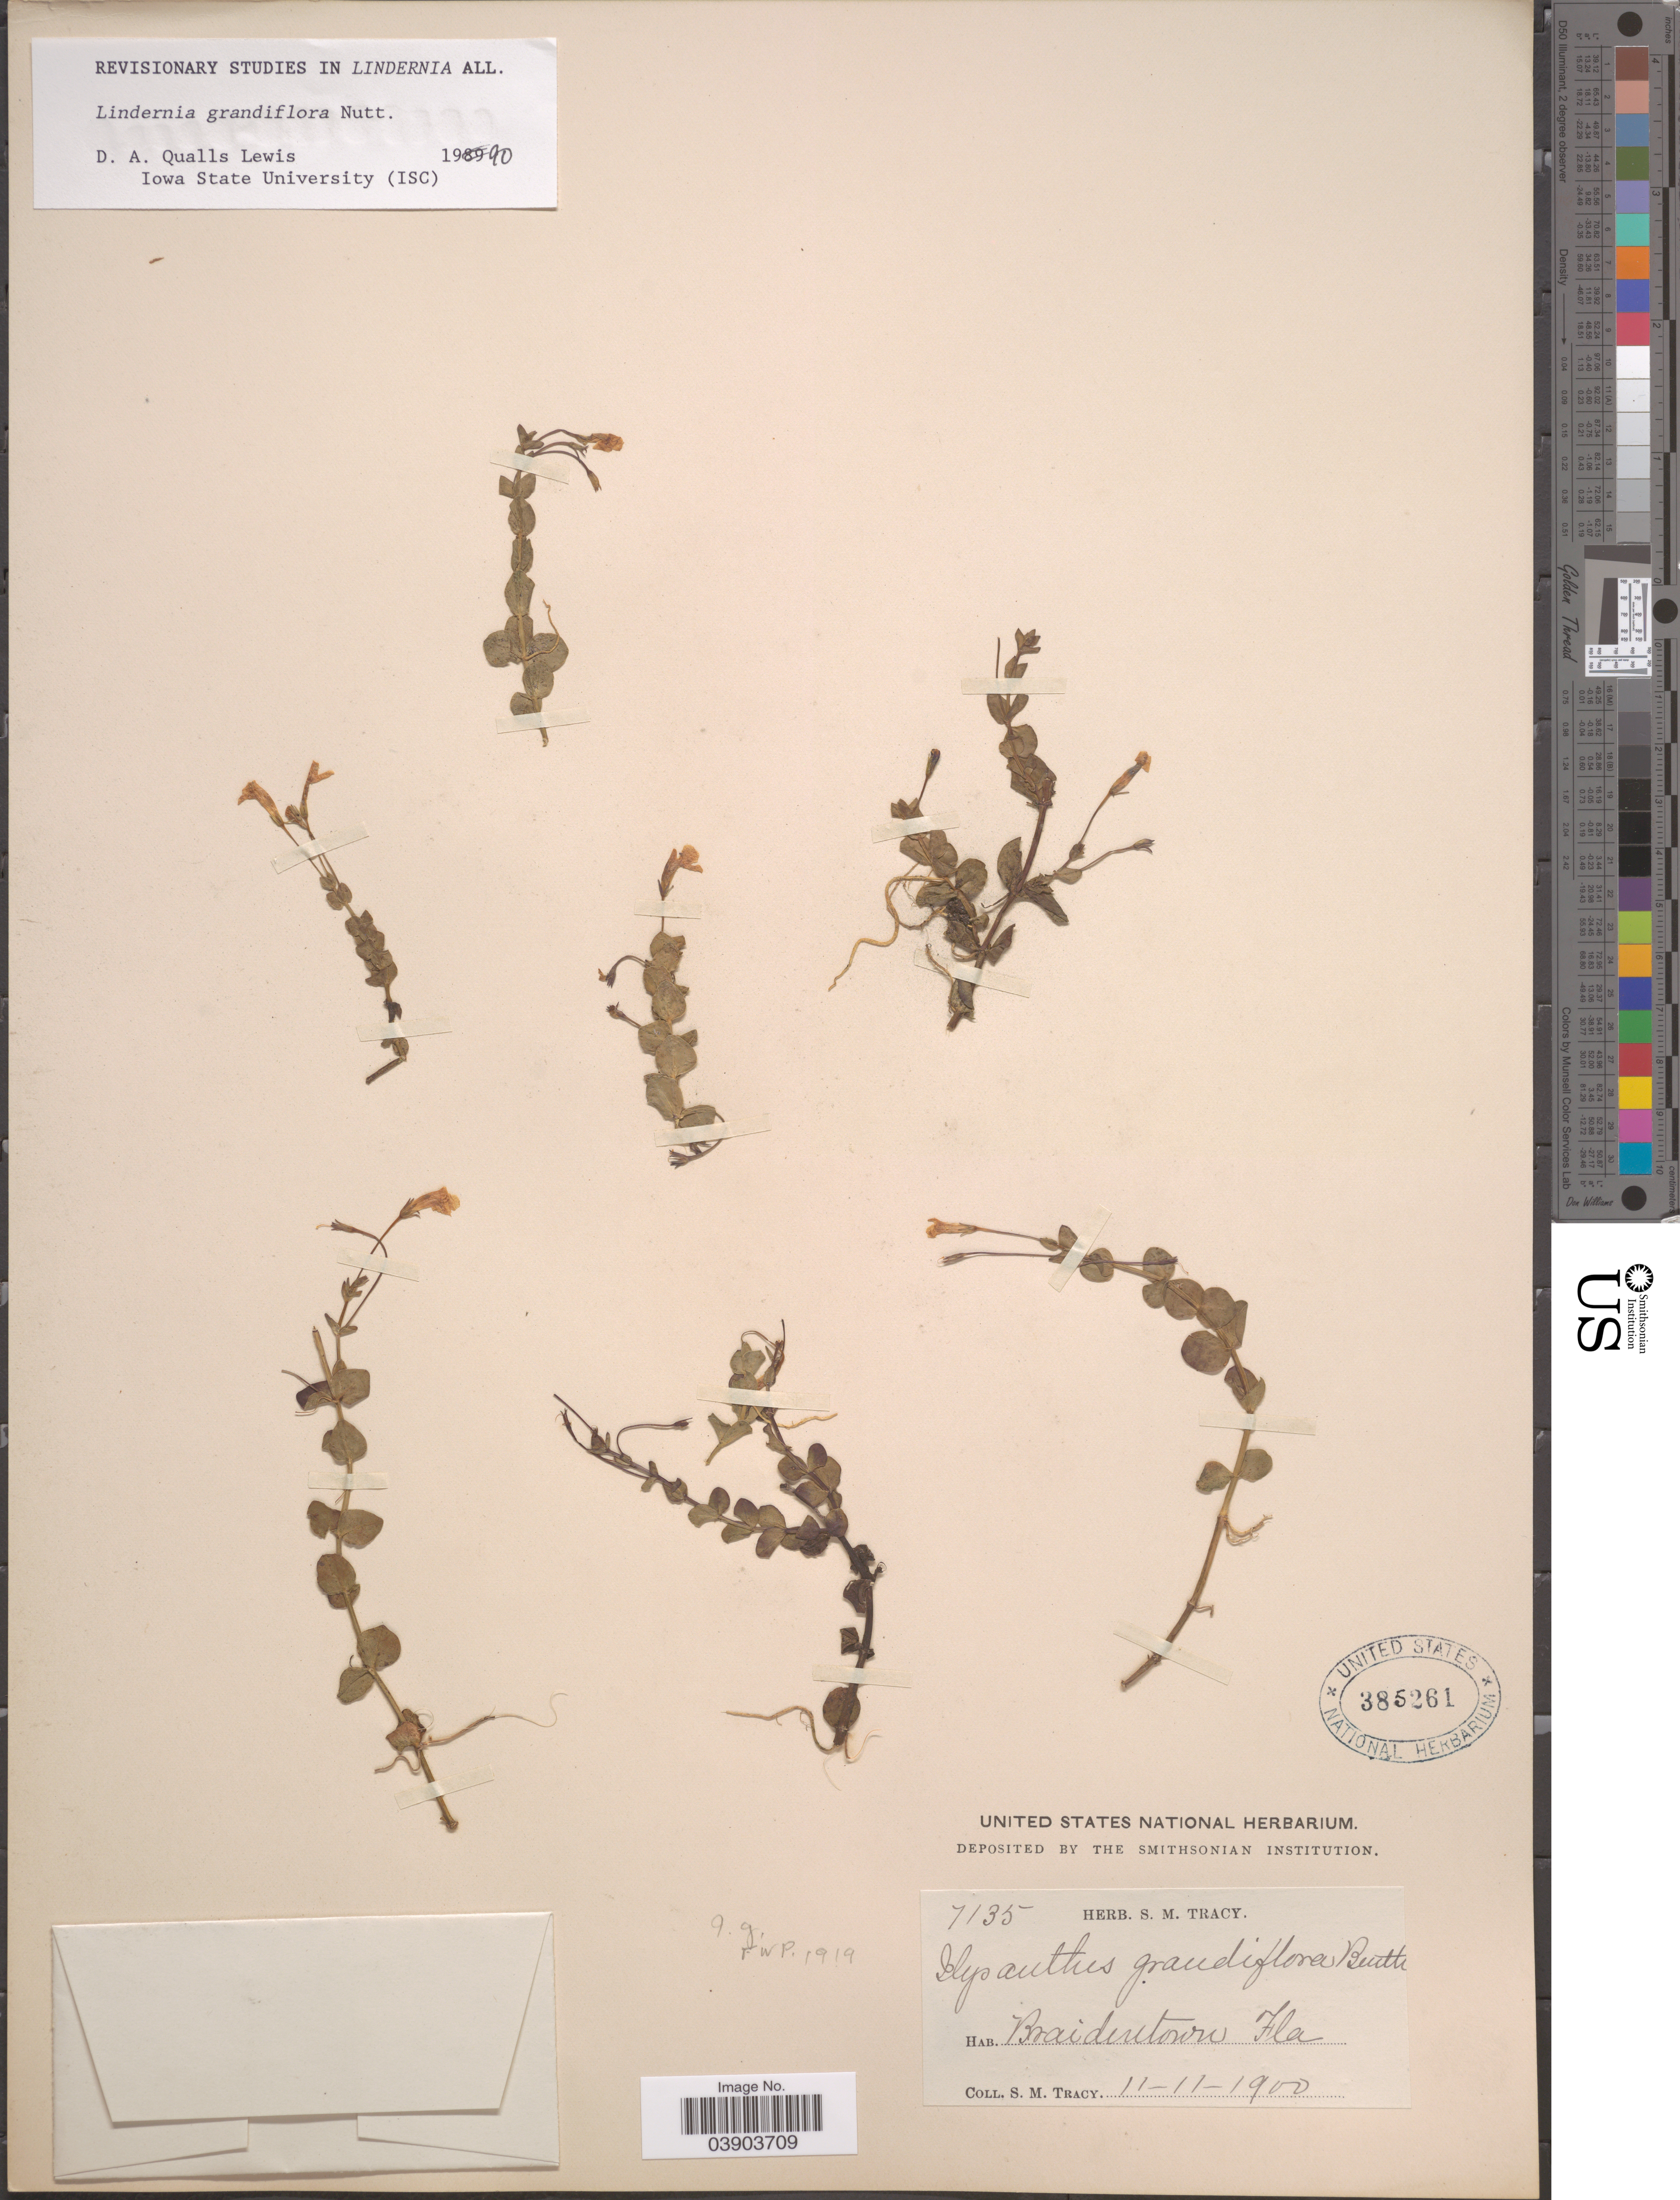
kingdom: Plantae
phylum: Tracheophyta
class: Magnoliopsida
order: Lamiales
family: Linderniaceae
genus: Lindernia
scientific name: Lindernia grandiflora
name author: Nutt.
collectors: S. M. Tracy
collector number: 7135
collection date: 1900-11-11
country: United States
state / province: Florida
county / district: Manatee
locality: Braidentown (present day: Bradenton)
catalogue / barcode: US 385261